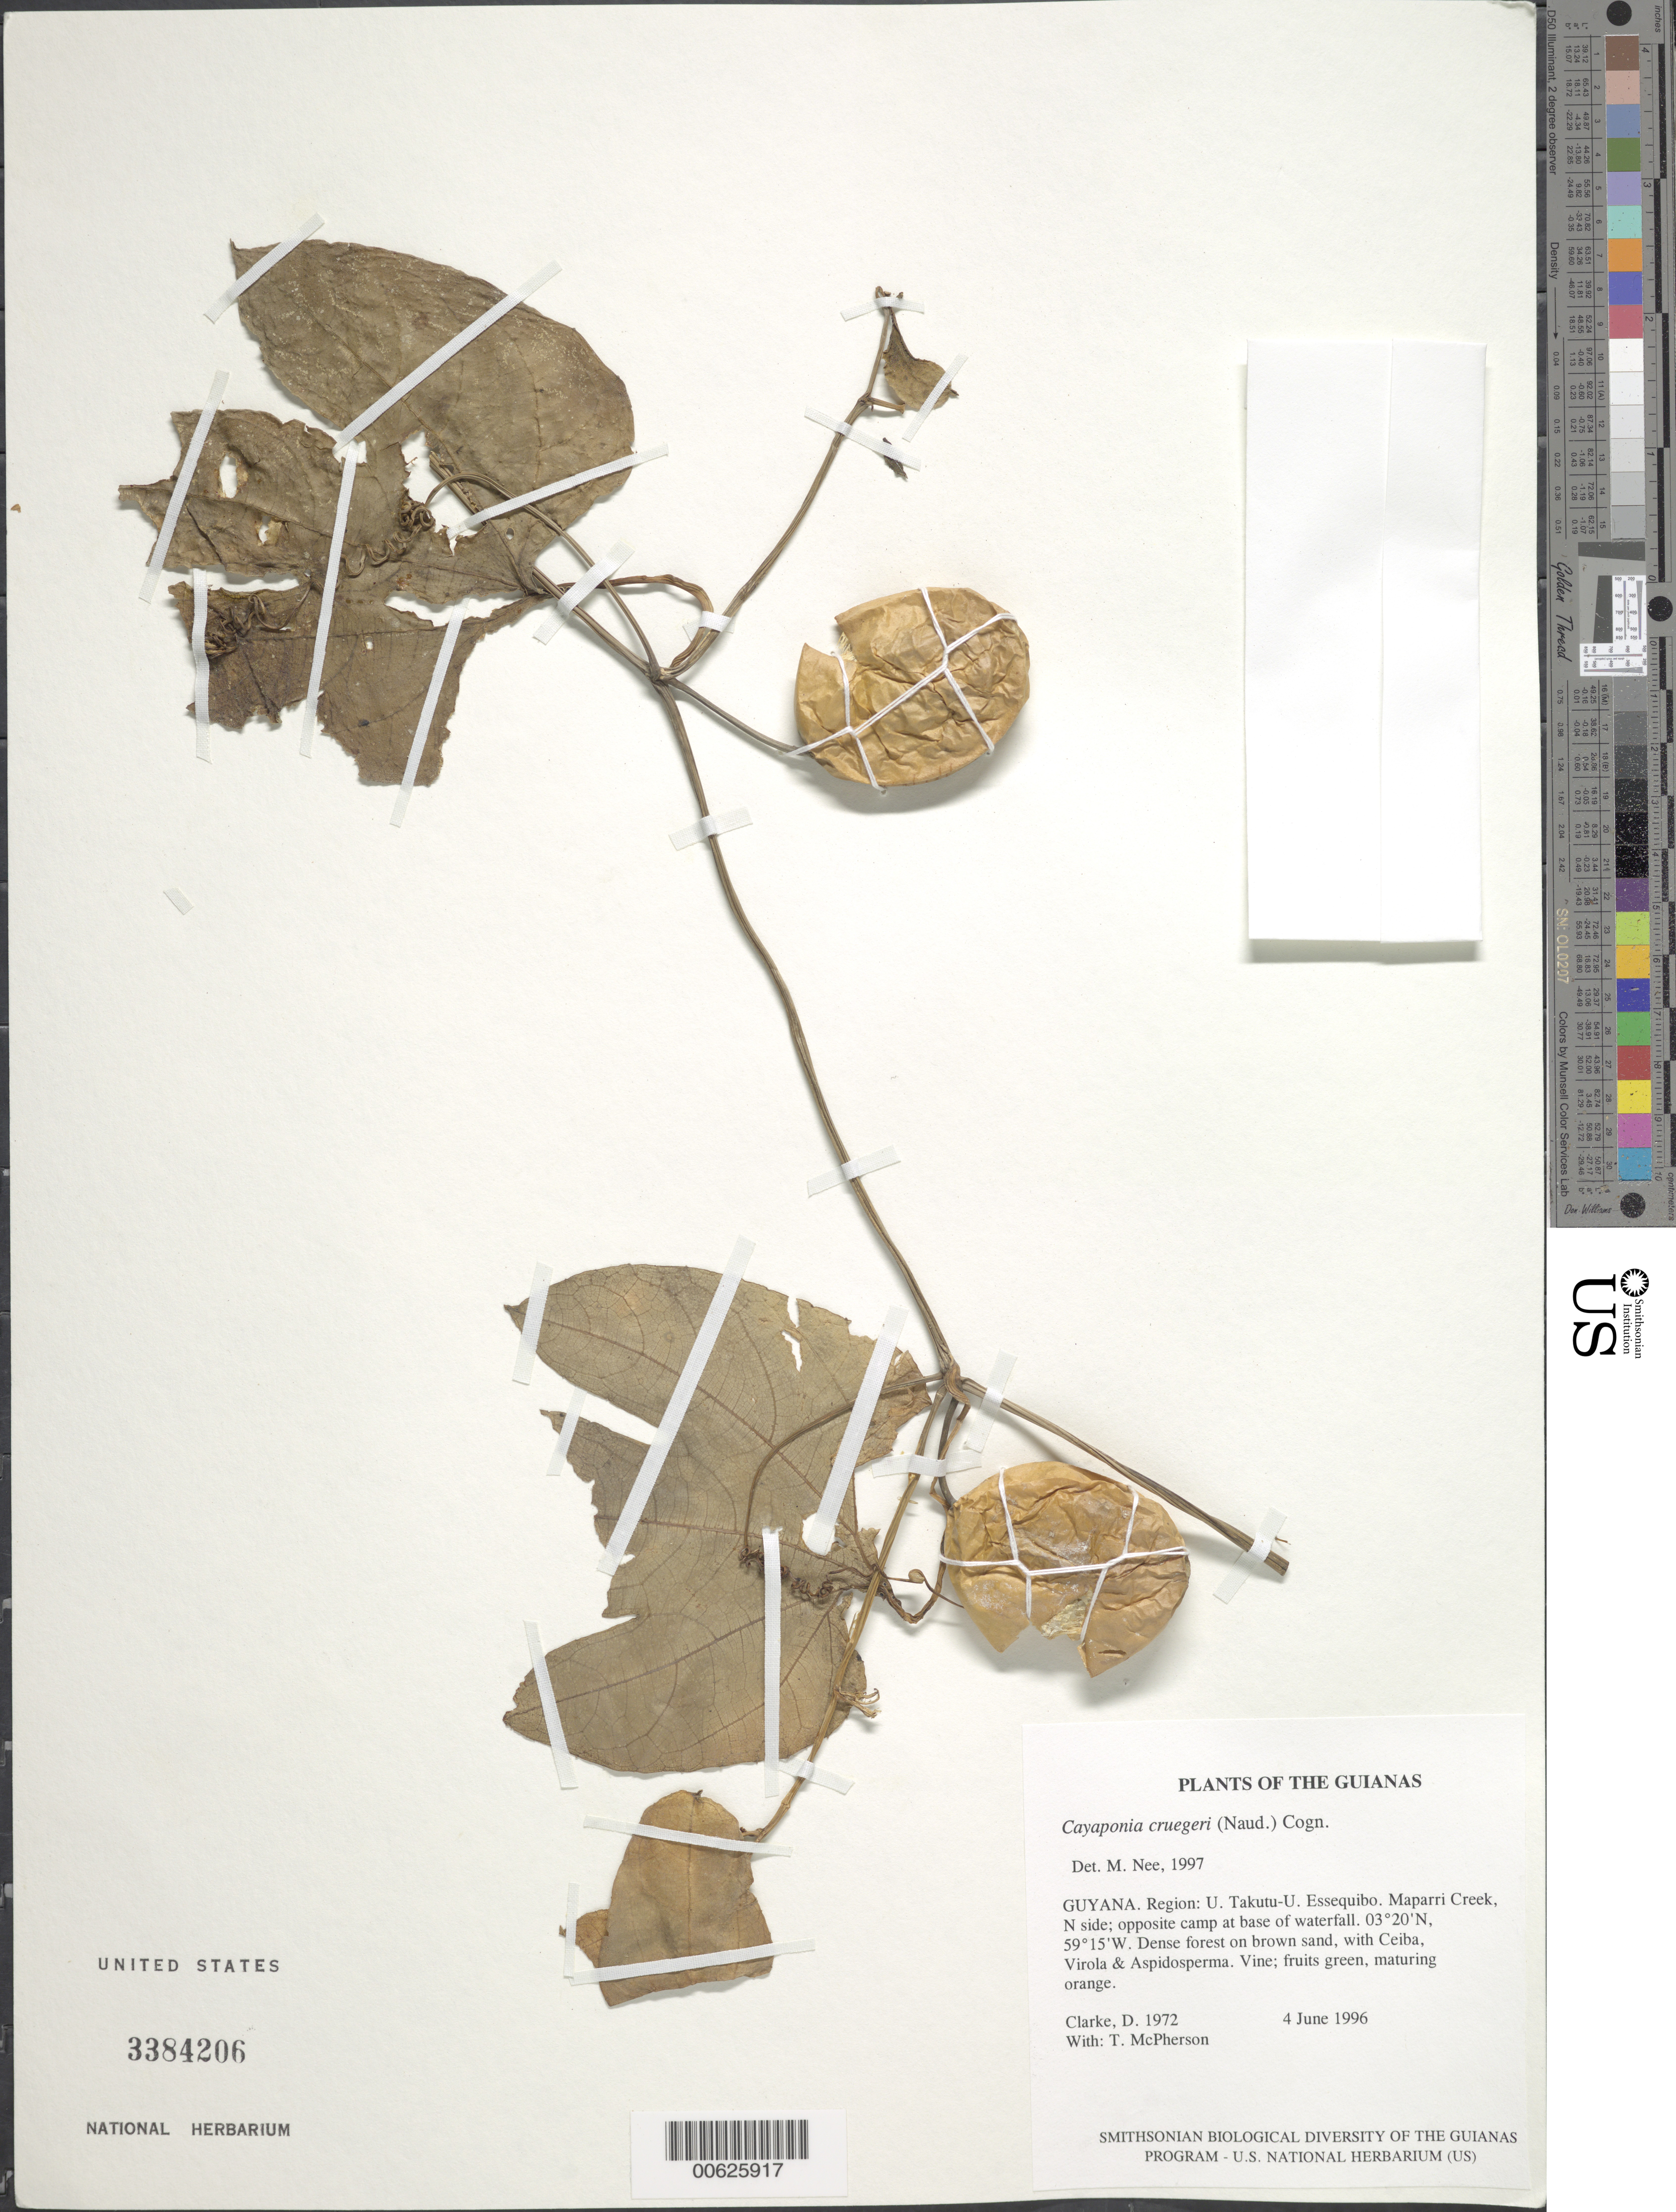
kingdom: Plantae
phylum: Tracheophyta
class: Magnoliopsida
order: Lamiales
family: Acanthaceae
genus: Justicia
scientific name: Justicia wurdackii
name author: Leonard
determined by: Wasshausen, Dieter C., (BOT), Smithsonian Institution - National Museum of Natural History (UNITED STATES)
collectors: H. D. Clarke & T. McPherson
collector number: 1912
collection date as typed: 3 June 1996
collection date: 1996-06-03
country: Guyana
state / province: U. Takutu-U. Essequibo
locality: Maparri R., S bank, 0-6 km from camp at base of waterfall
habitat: Dense forest & streamside vegetation on brown sand, with Mora, Aspidosperma, Socratea & Euterpe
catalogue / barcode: US 3384206